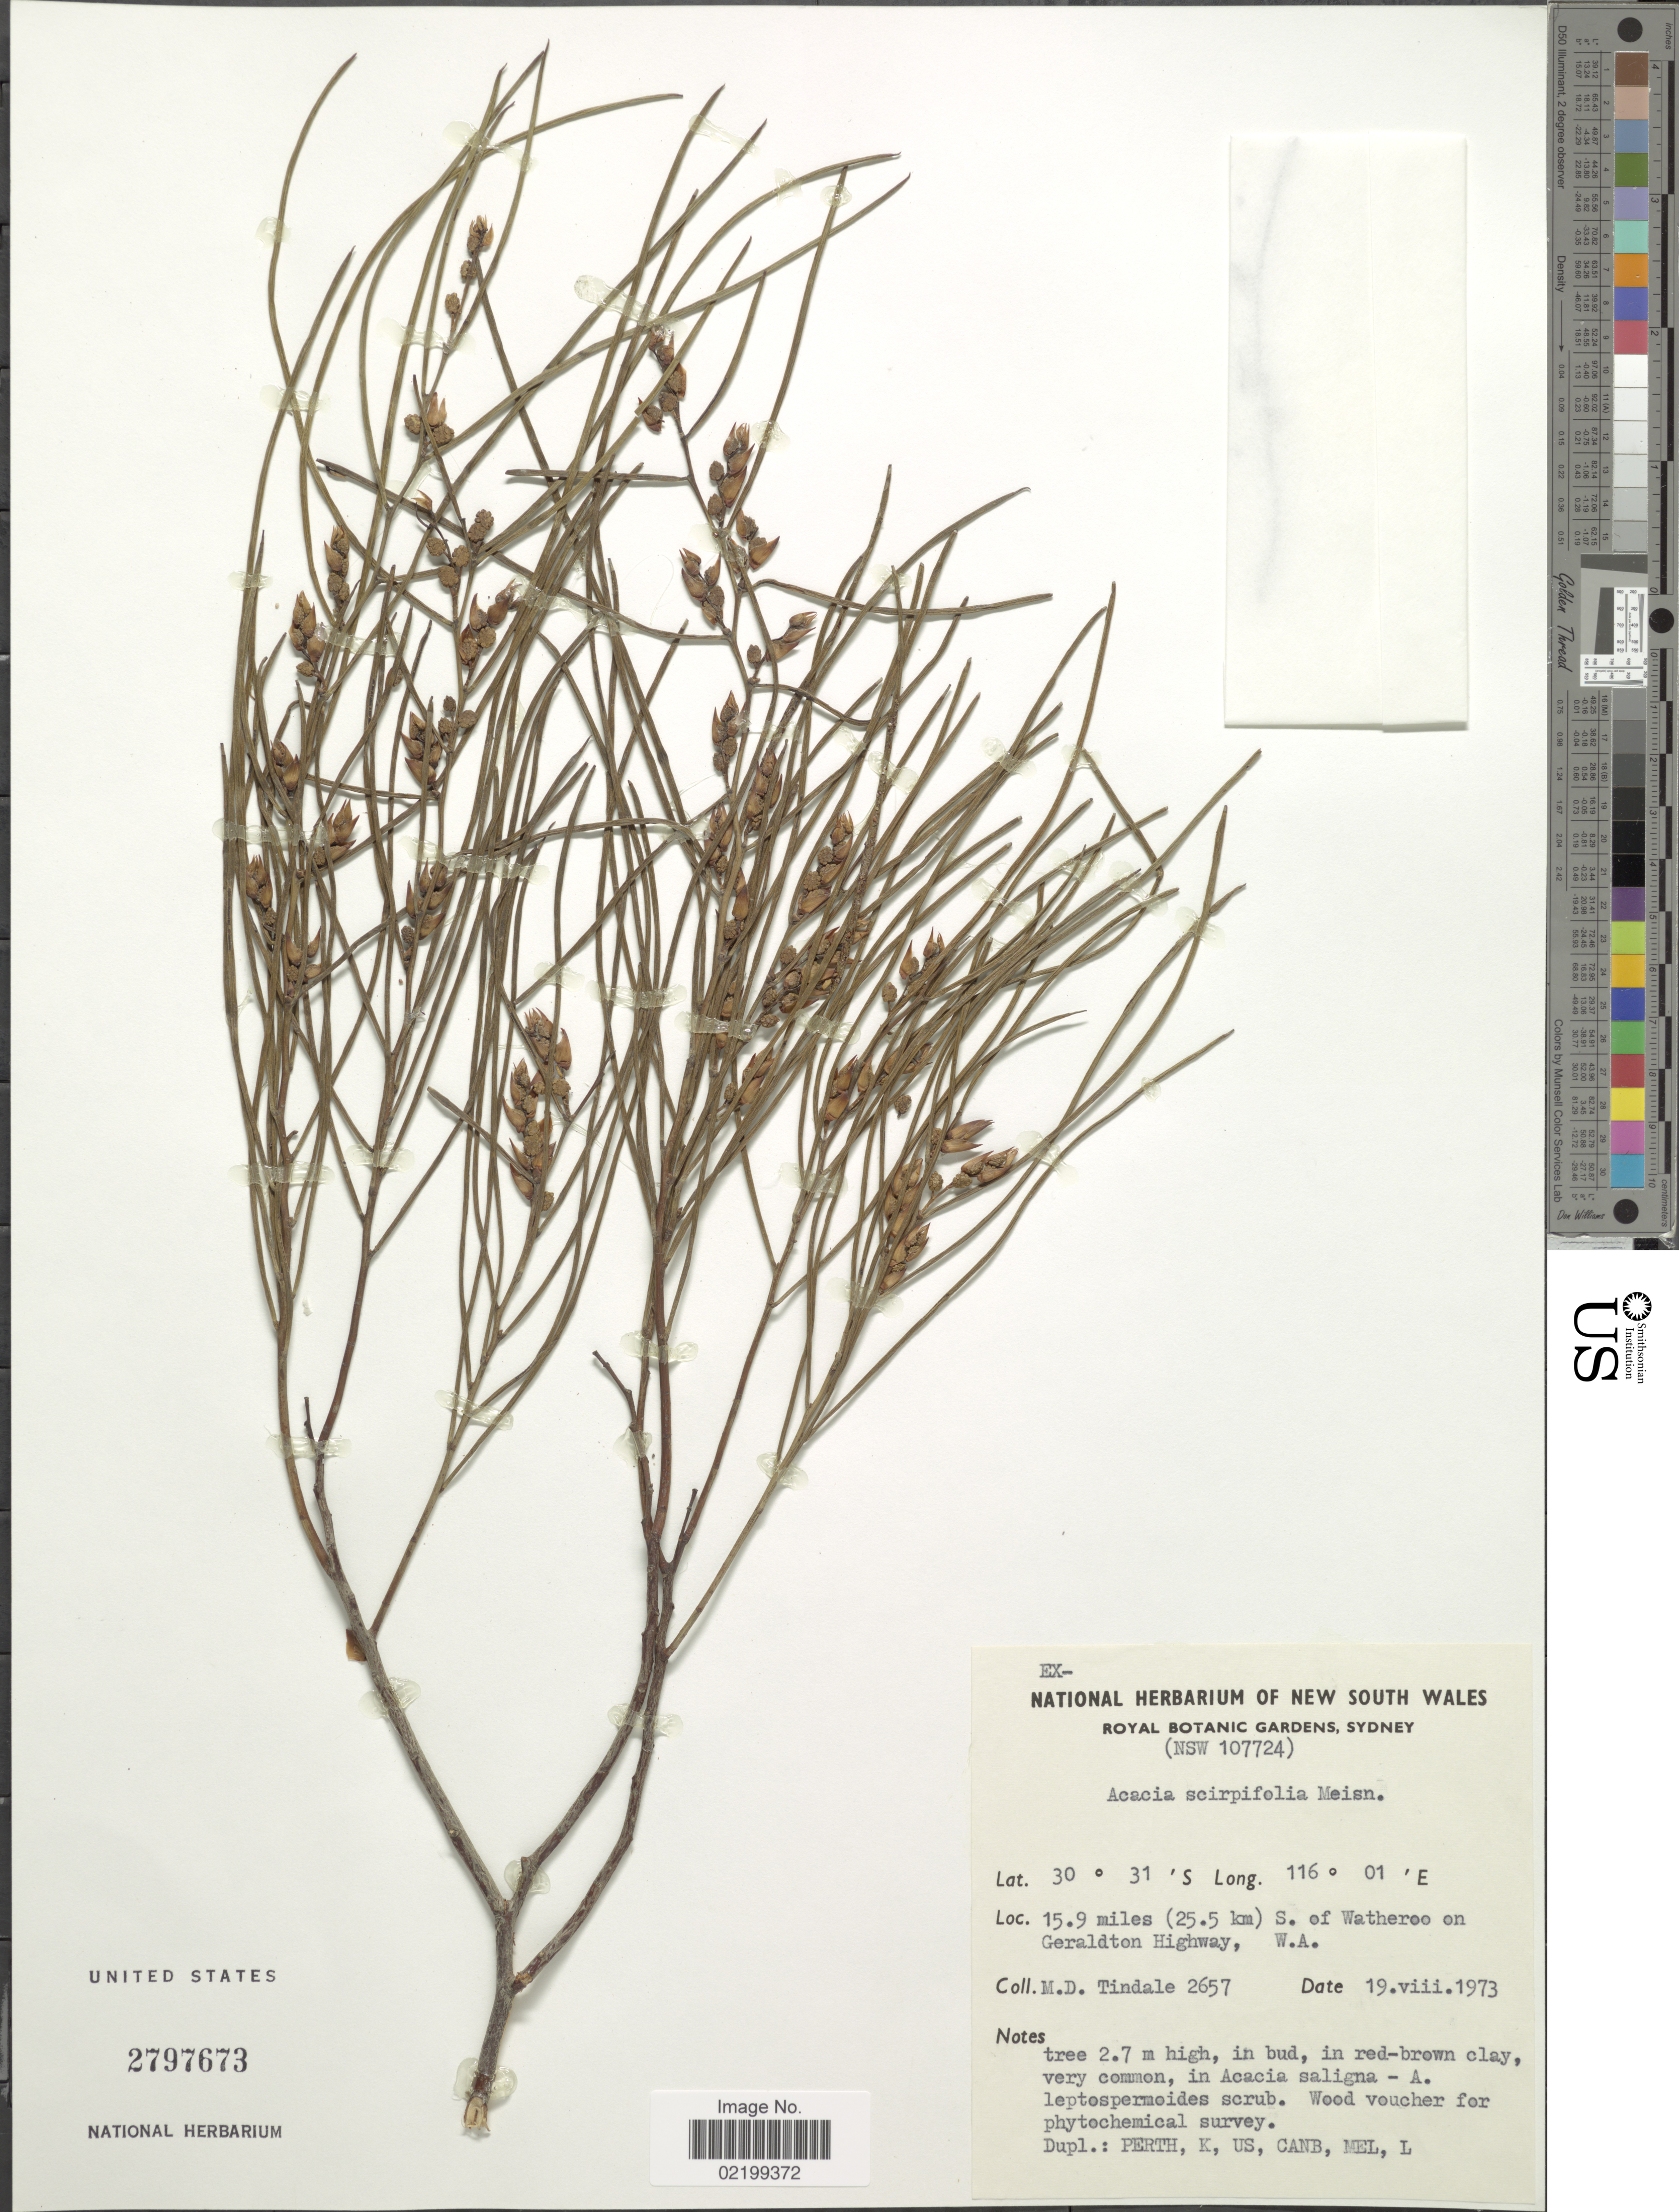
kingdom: Plantae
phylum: Tracheophyta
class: Magnoliopsida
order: Fabales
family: Fabaceae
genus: Acacia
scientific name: Acacia scirpifolia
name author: Meisn.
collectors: M. D. Tindale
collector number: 2657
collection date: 1973-08-19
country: Australia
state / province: Western Australia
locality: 15.9 miles (25.5 km) S. of Watheroo on Geraldton Highway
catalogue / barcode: US 2797673